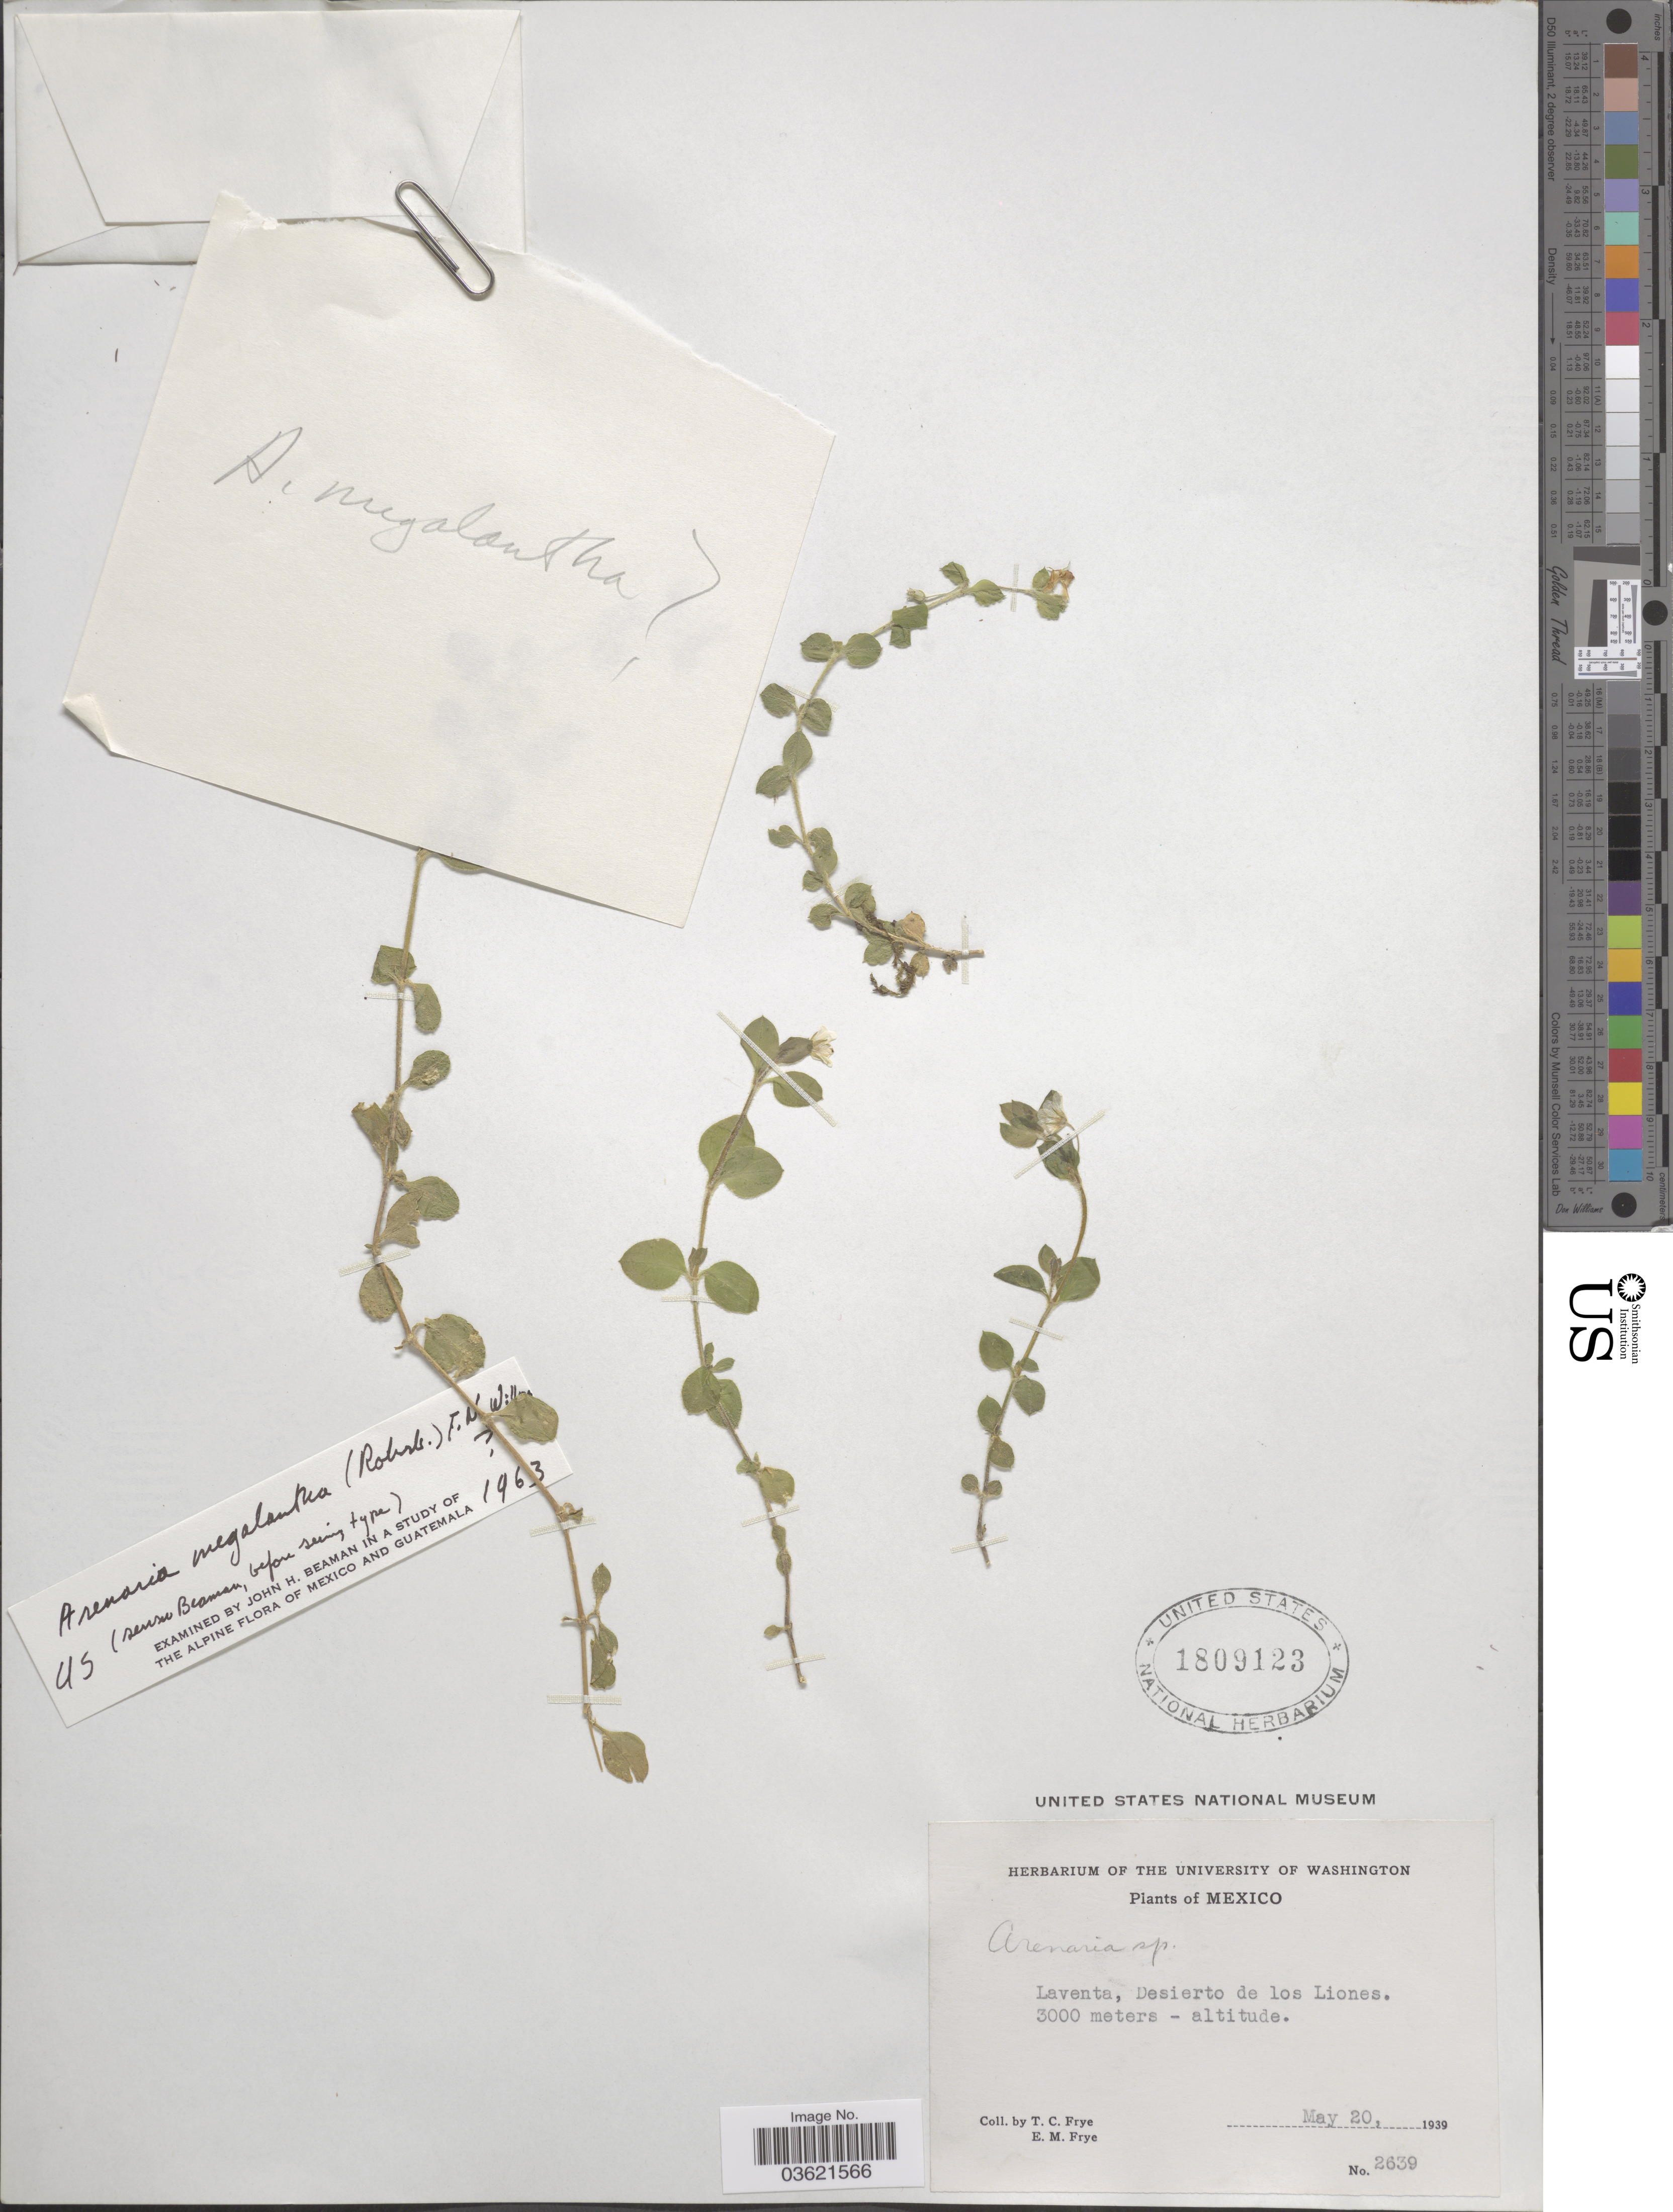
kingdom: Plantae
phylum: Tracheophyta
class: Magnoliopsida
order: Caryophyllales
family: Caryophyllaceae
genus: Arenaria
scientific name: Arenaria megalantha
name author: (Rohrb.) F.N. Williams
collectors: T. C. Frye & E. Frye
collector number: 2639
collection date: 1939-05-20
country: Mexico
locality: Laventa, Desierto de los Liones.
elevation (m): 3000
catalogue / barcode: US 1809123